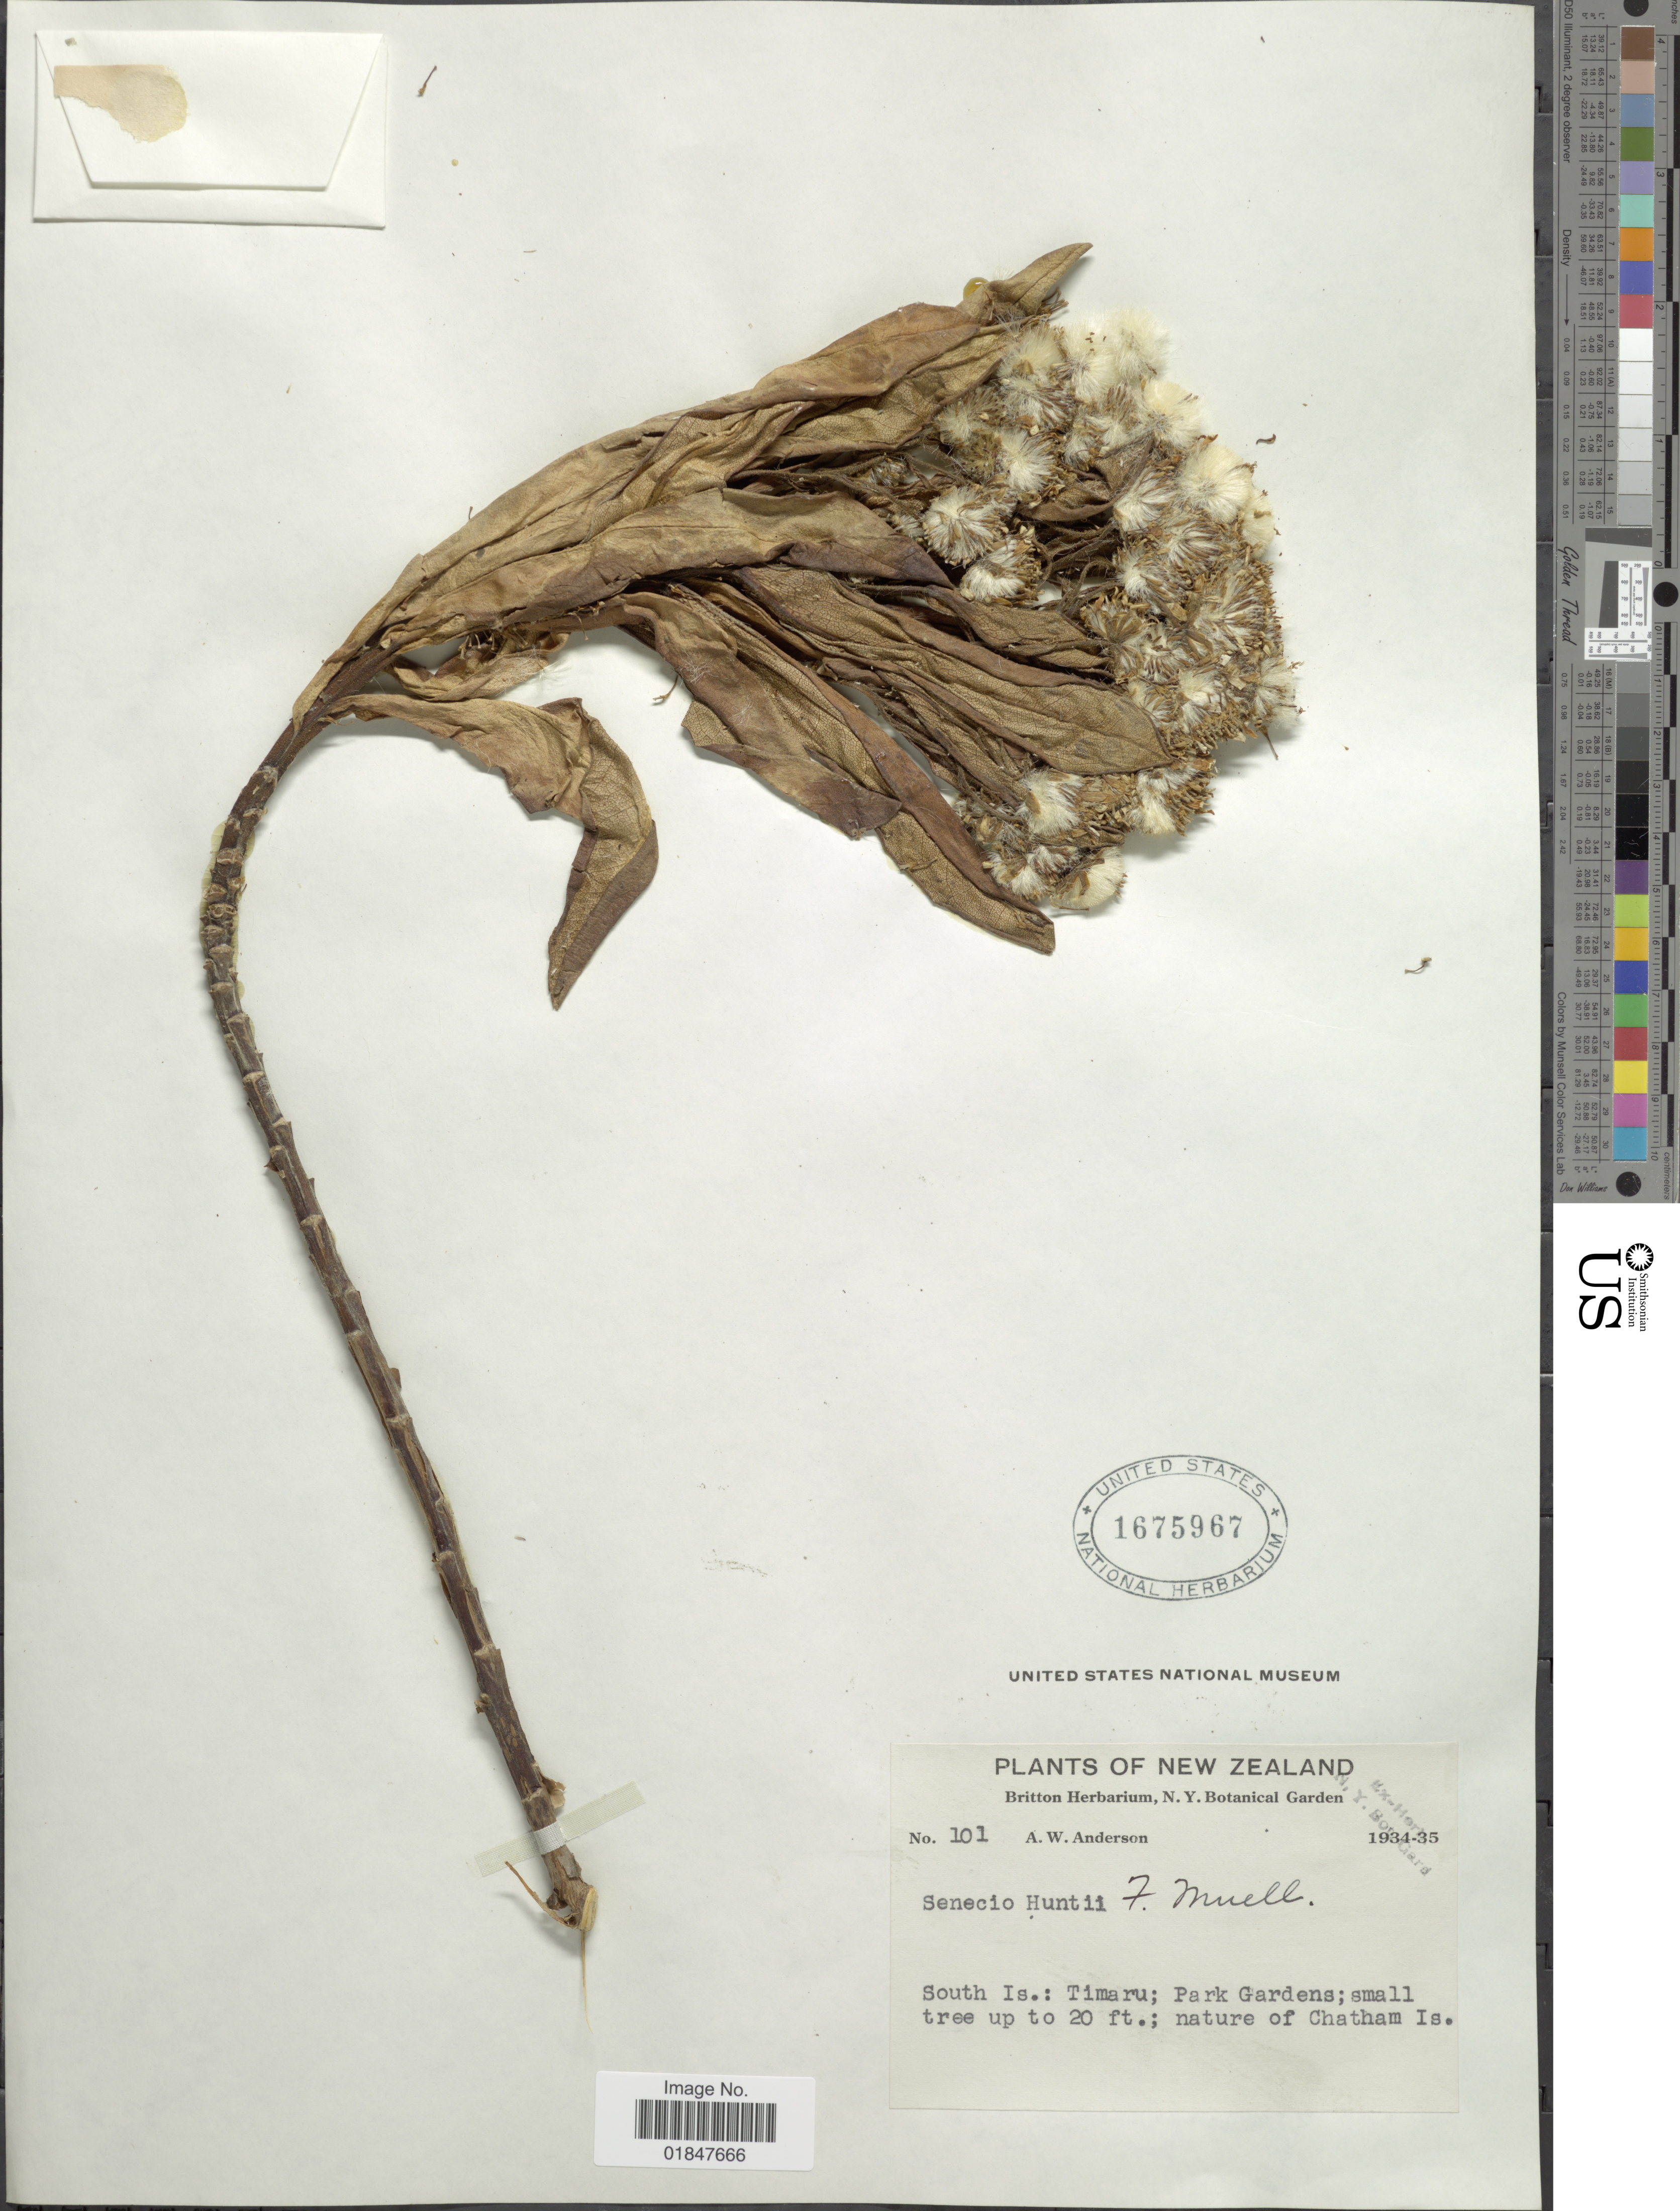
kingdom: Plantae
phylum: Tracheophyta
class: Magnoliopsida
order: Asterales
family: Asteraceae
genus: Brachyglottis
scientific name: Brachyglottis huntii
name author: (F. Muell.) B. Nord.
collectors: A. W. Anderson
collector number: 101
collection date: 1934/1935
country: New Zealand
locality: South Is.: Timaru; Park Gardens, Nature of Chatham Is.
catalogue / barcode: US 1675967